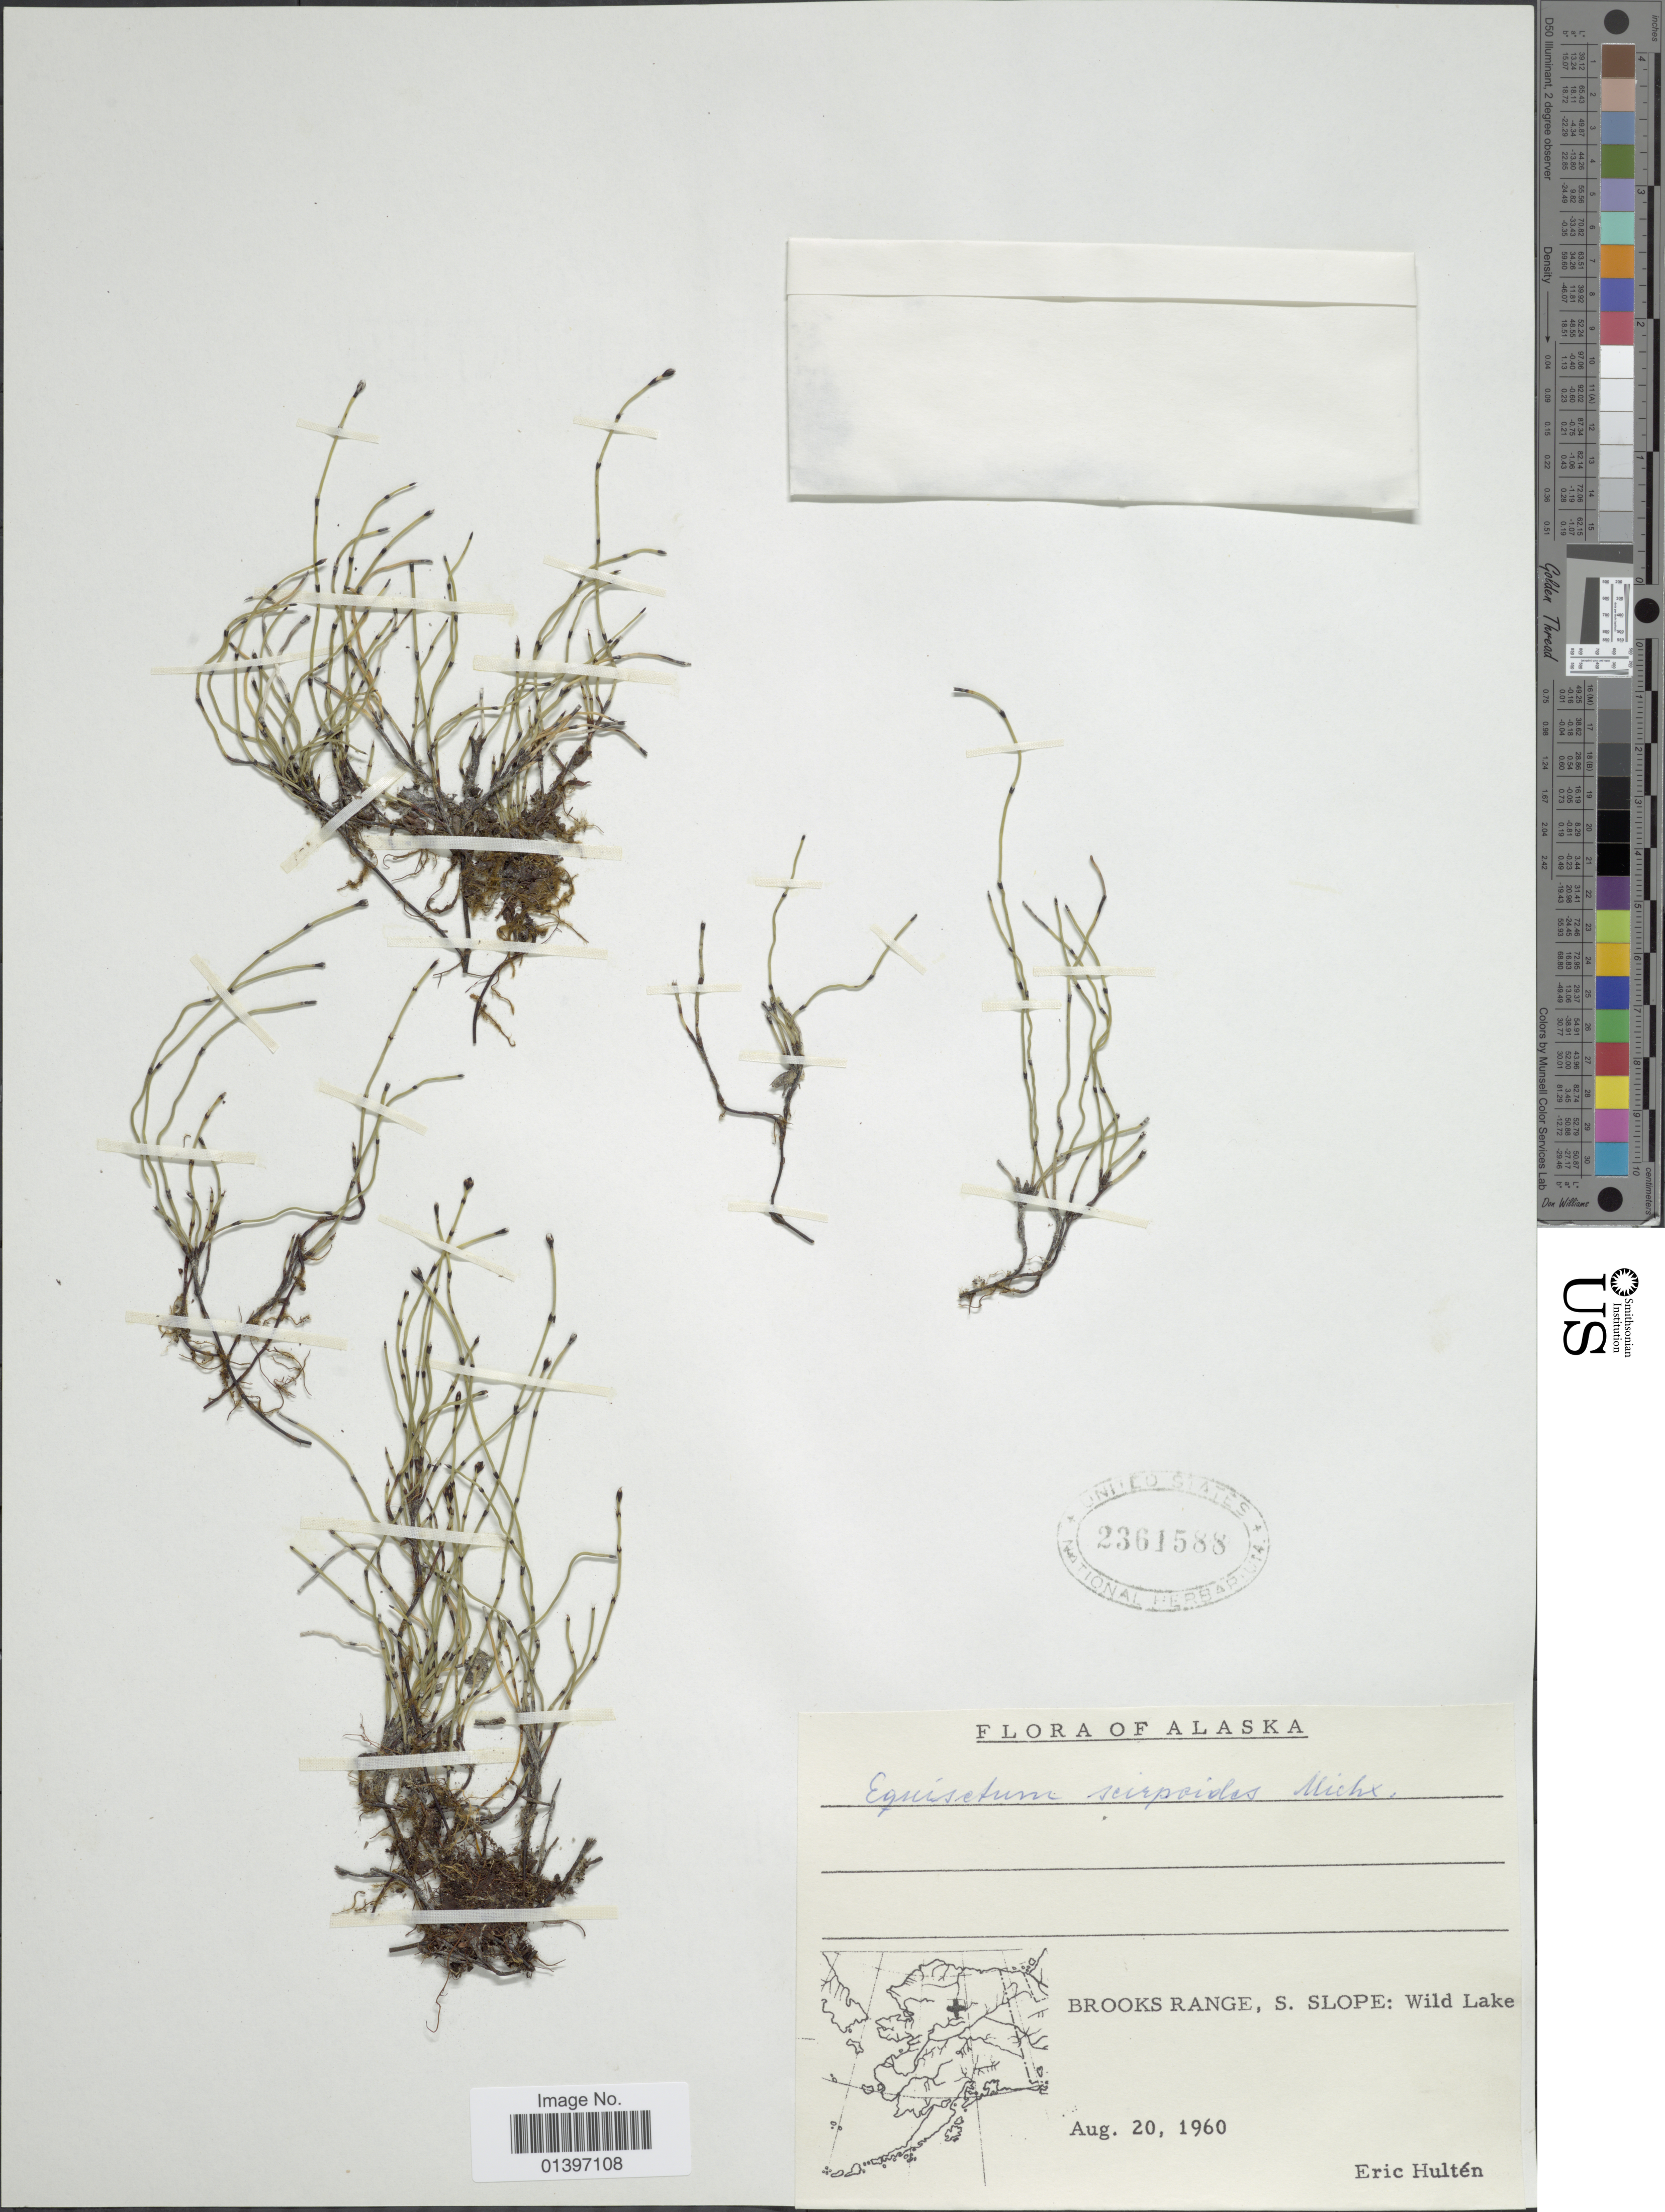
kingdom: Plantae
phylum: Tracheophyta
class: Polypodiopsida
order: Equisetales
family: Equisetaceae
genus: Equisetum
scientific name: Equisetum scirpoides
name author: Michx.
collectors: E. G. Hultén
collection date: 1960-08-20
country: United States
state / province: Alaska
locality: Brooks Range, S. slope: Wild Lake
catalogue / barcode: US 2361588